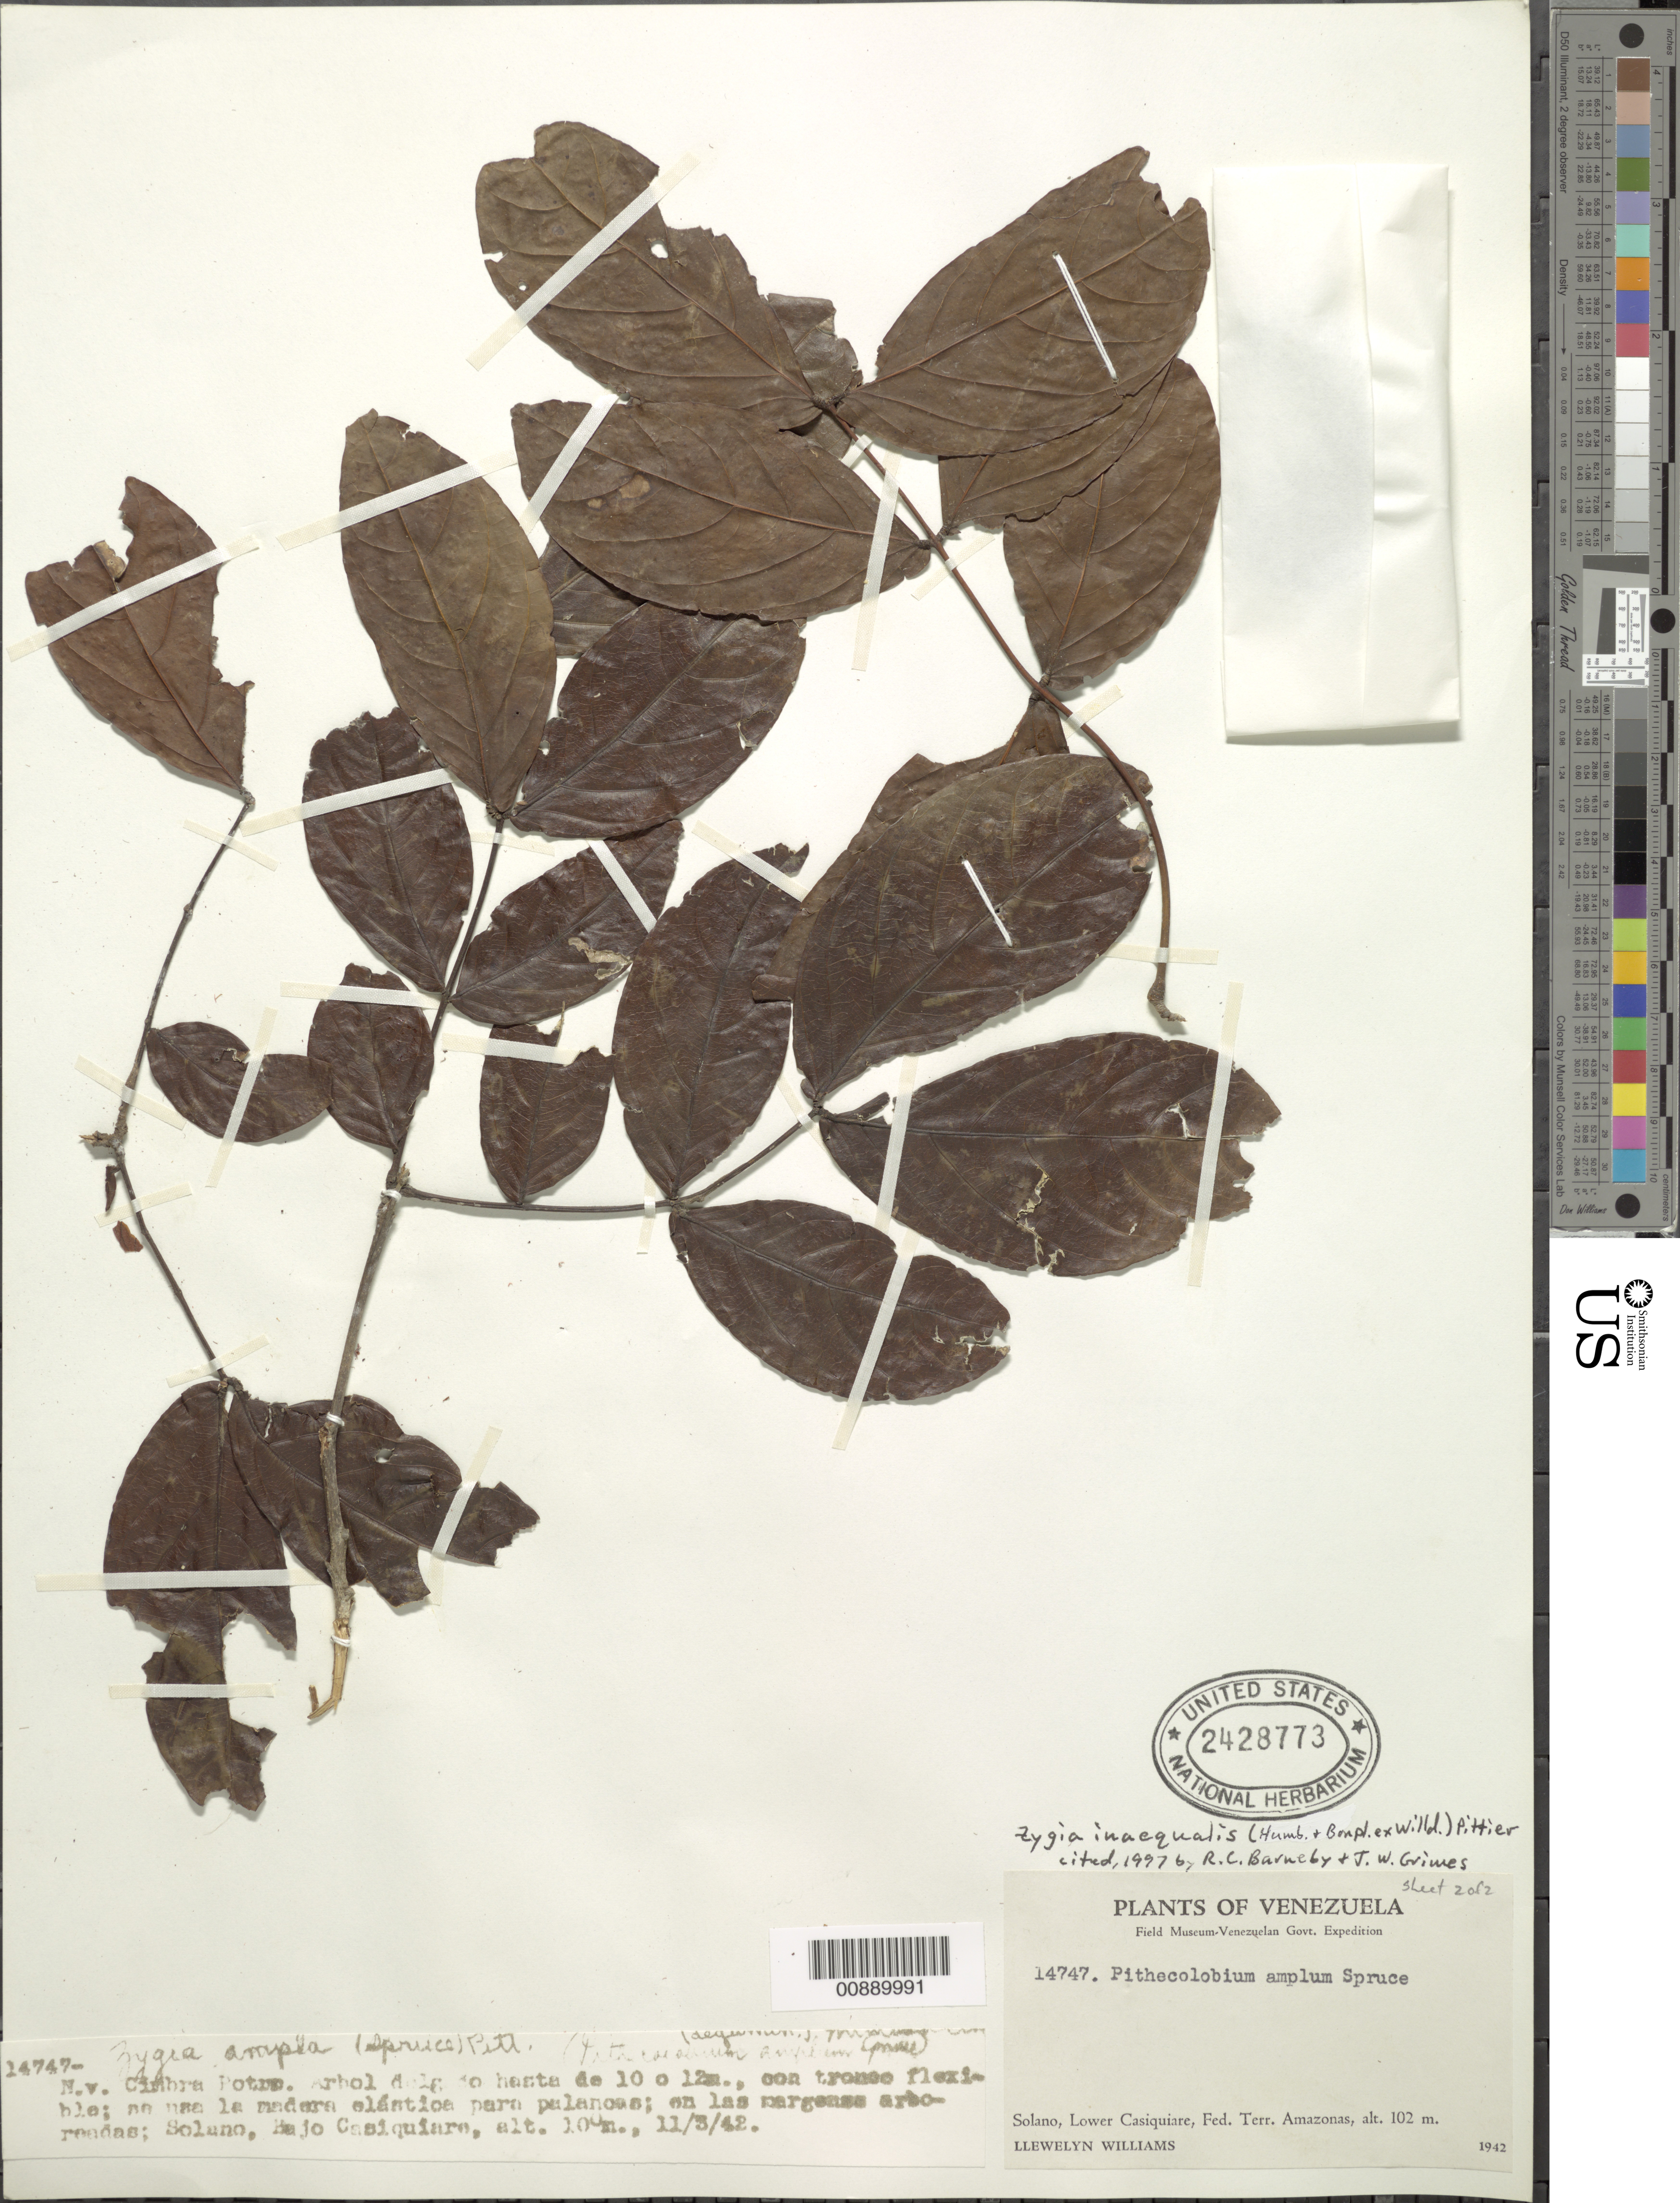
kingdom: Plantae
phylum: Tracheophyta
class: Magnoliopsida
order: Fabales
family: Fabaceae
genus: Zygia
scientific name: Zygia inaequalis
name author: (Humb. & Bonpl. ex Willd.) Pittier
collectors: Ll. Williams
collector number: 14747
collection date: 1942-03-11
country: Venezuela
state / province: Amazonas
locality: Solano, Lower Casiquiare, Fed. Terr. Amazonas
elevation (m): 102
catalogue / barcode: US 2428773